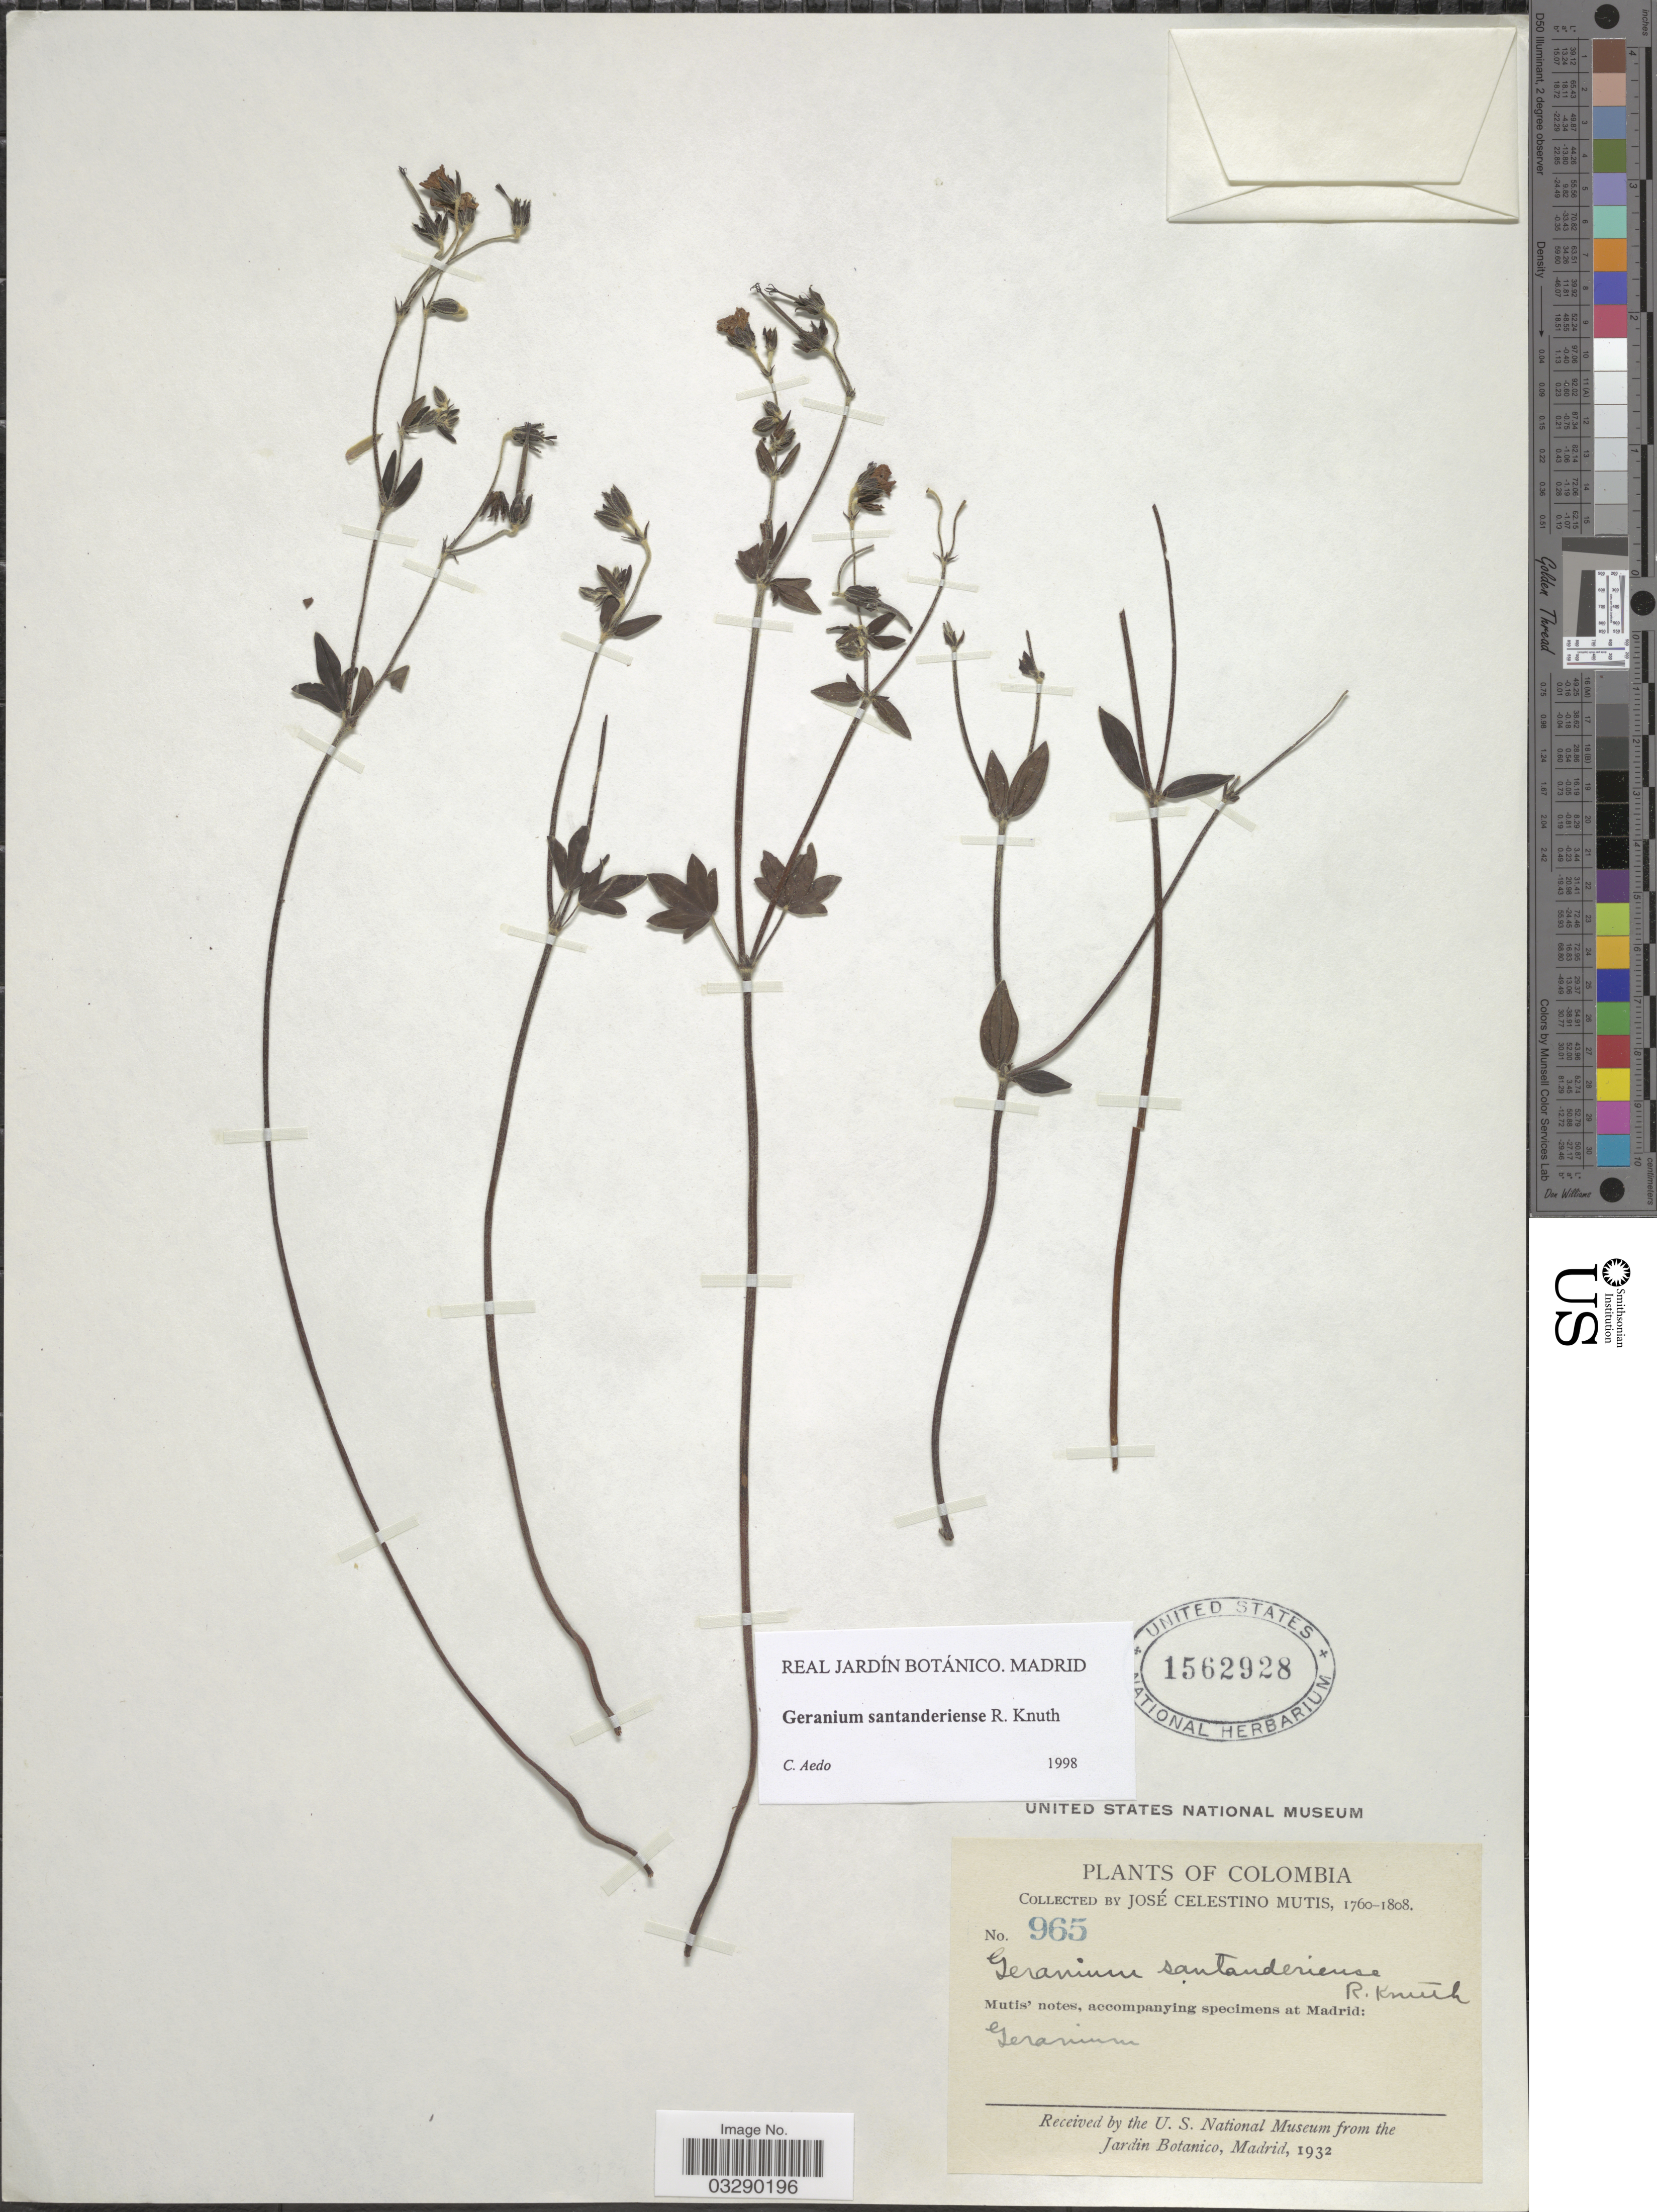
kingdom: Plantae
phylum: Tracheophyta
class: Magnoliopsida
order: Geraniales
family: Geraniaceae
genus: Geranium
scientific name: Geranium santanderiense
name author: R. Knuth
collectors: J. C. B. Mutis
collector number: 965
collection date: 1760/1808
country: Colombia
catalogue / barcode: US 1562928